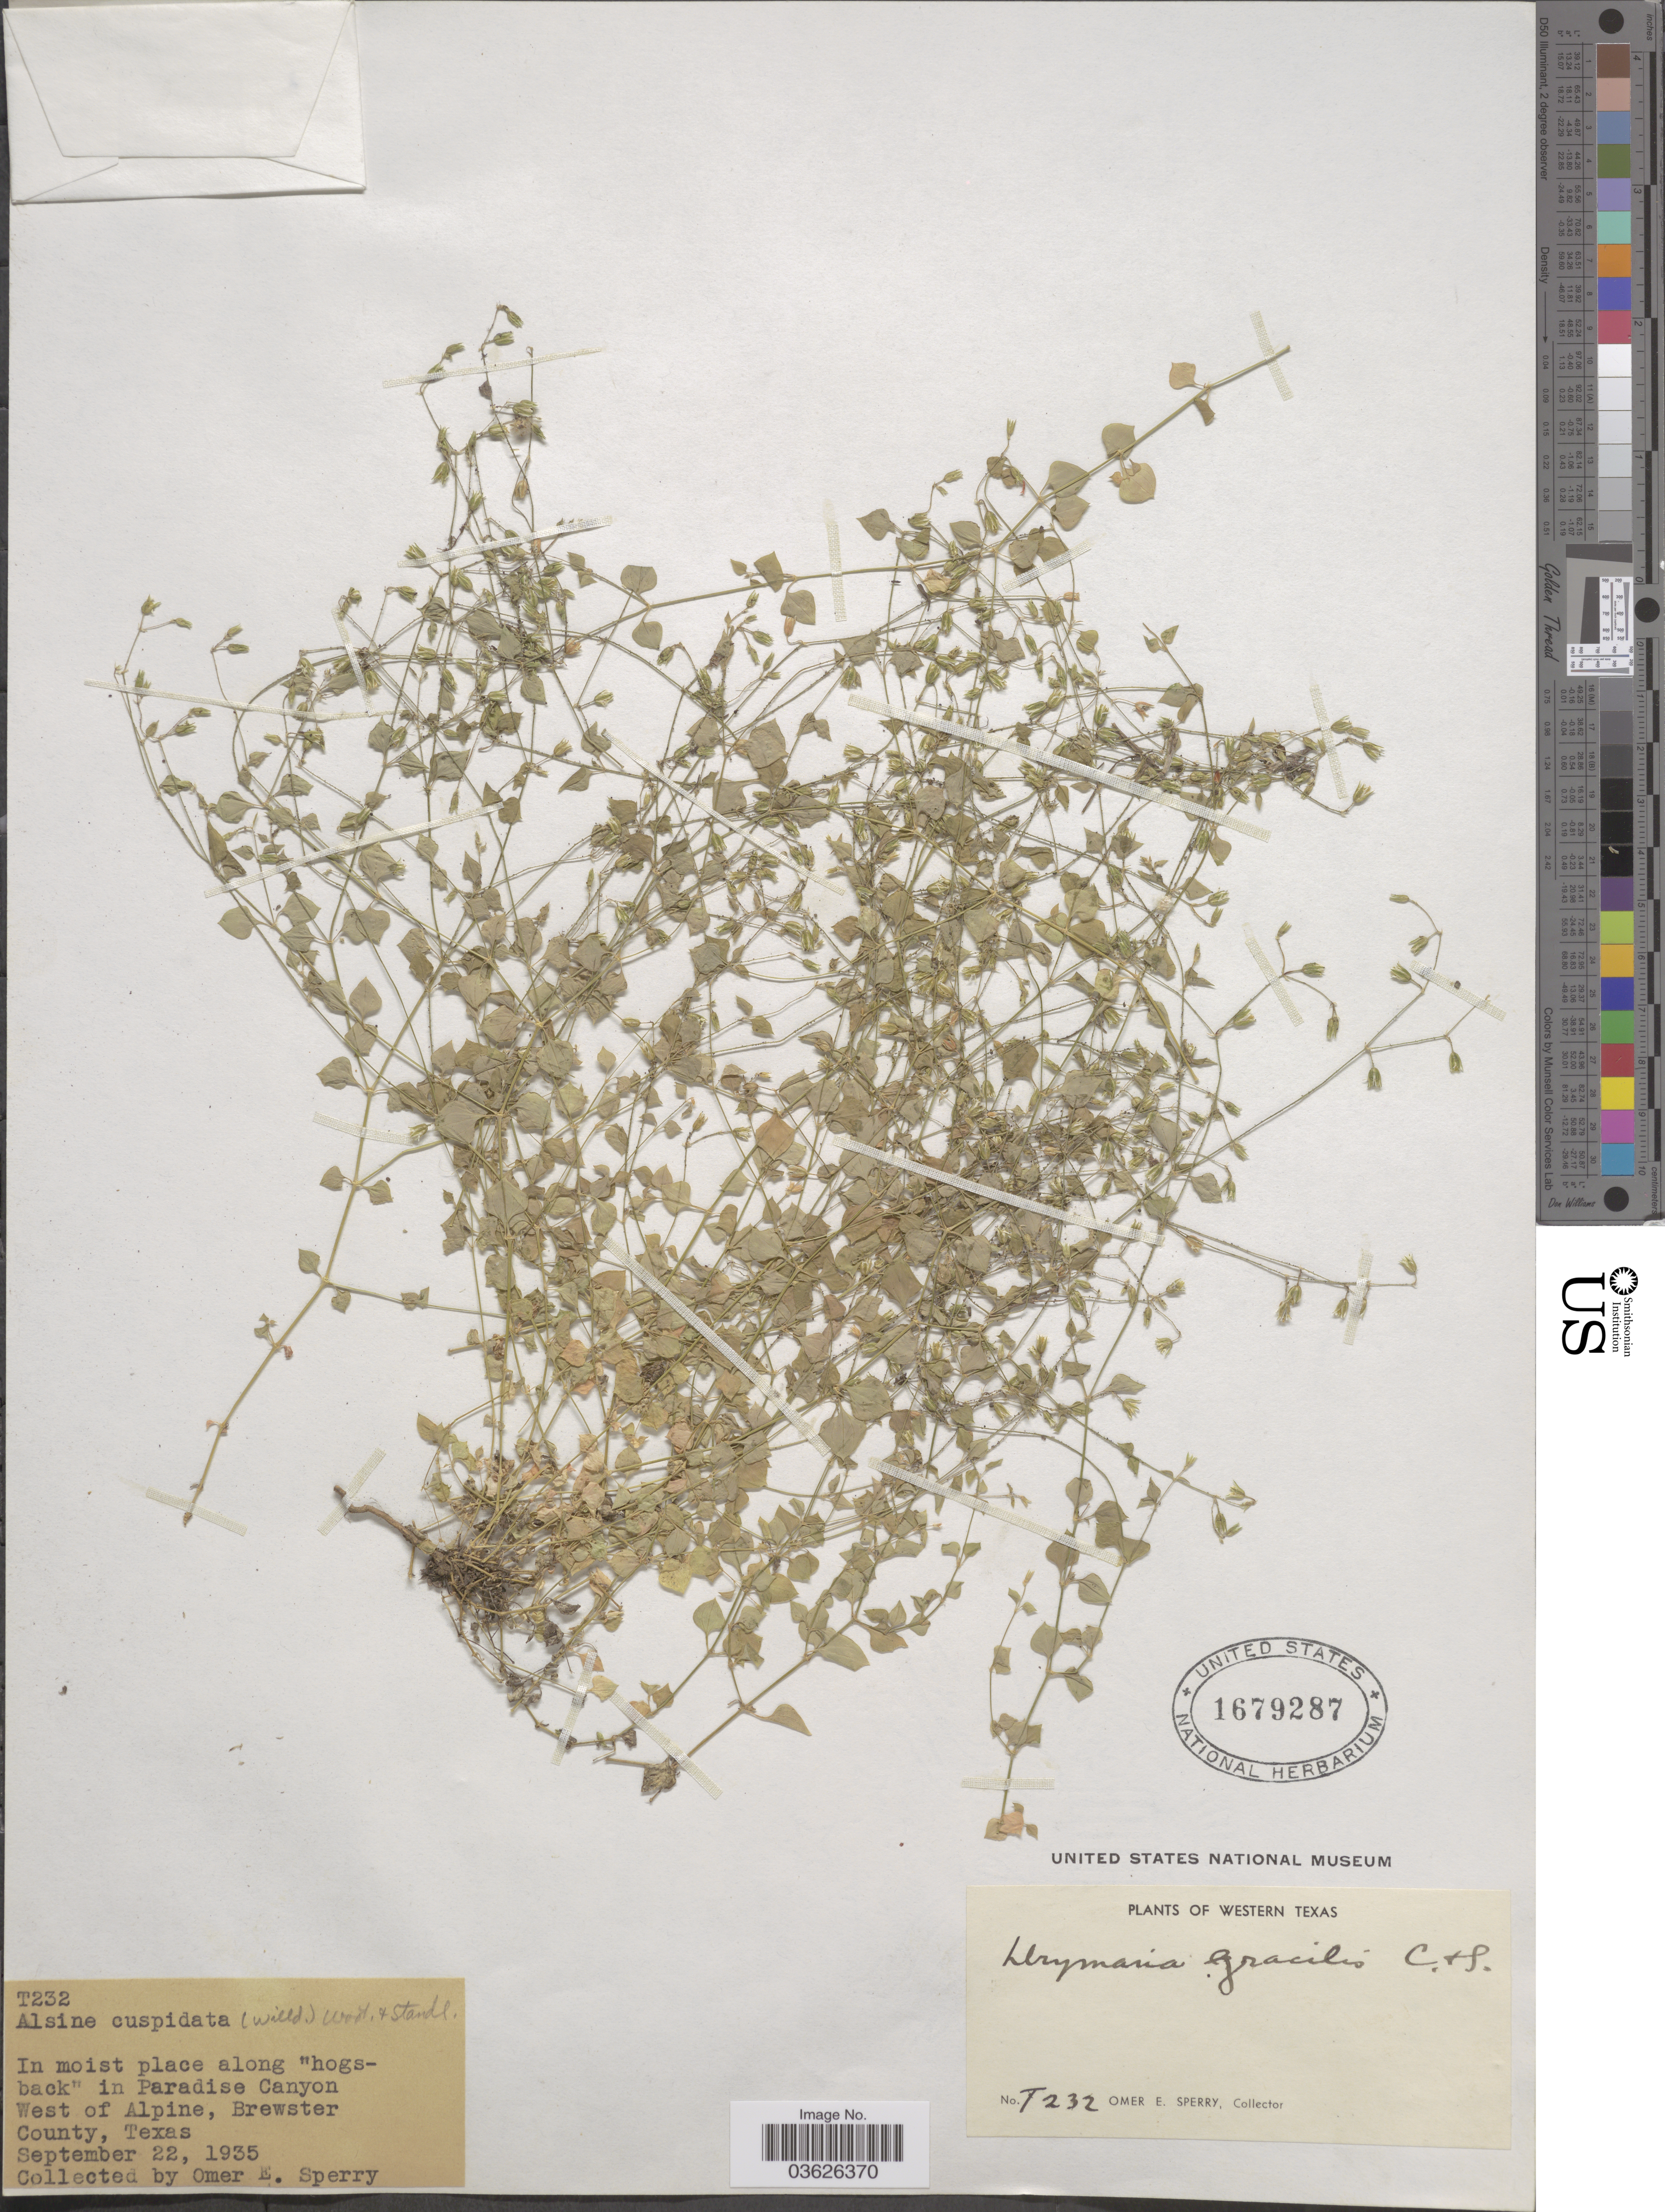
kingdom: Plantae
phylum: Tracheophyta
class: Magnoliopsida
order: Caryophyllales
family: Caryophyllaceae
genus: Drymaria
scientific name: Drymaria gracilis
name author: Cham. & Schltdl.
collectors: O. E. Sperry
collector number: T22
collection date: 1935-09-22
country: United States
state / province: Texas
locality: Western Texas. In Paradise Canyon West of Alpine, Brewster County.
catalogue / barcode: US 1679287